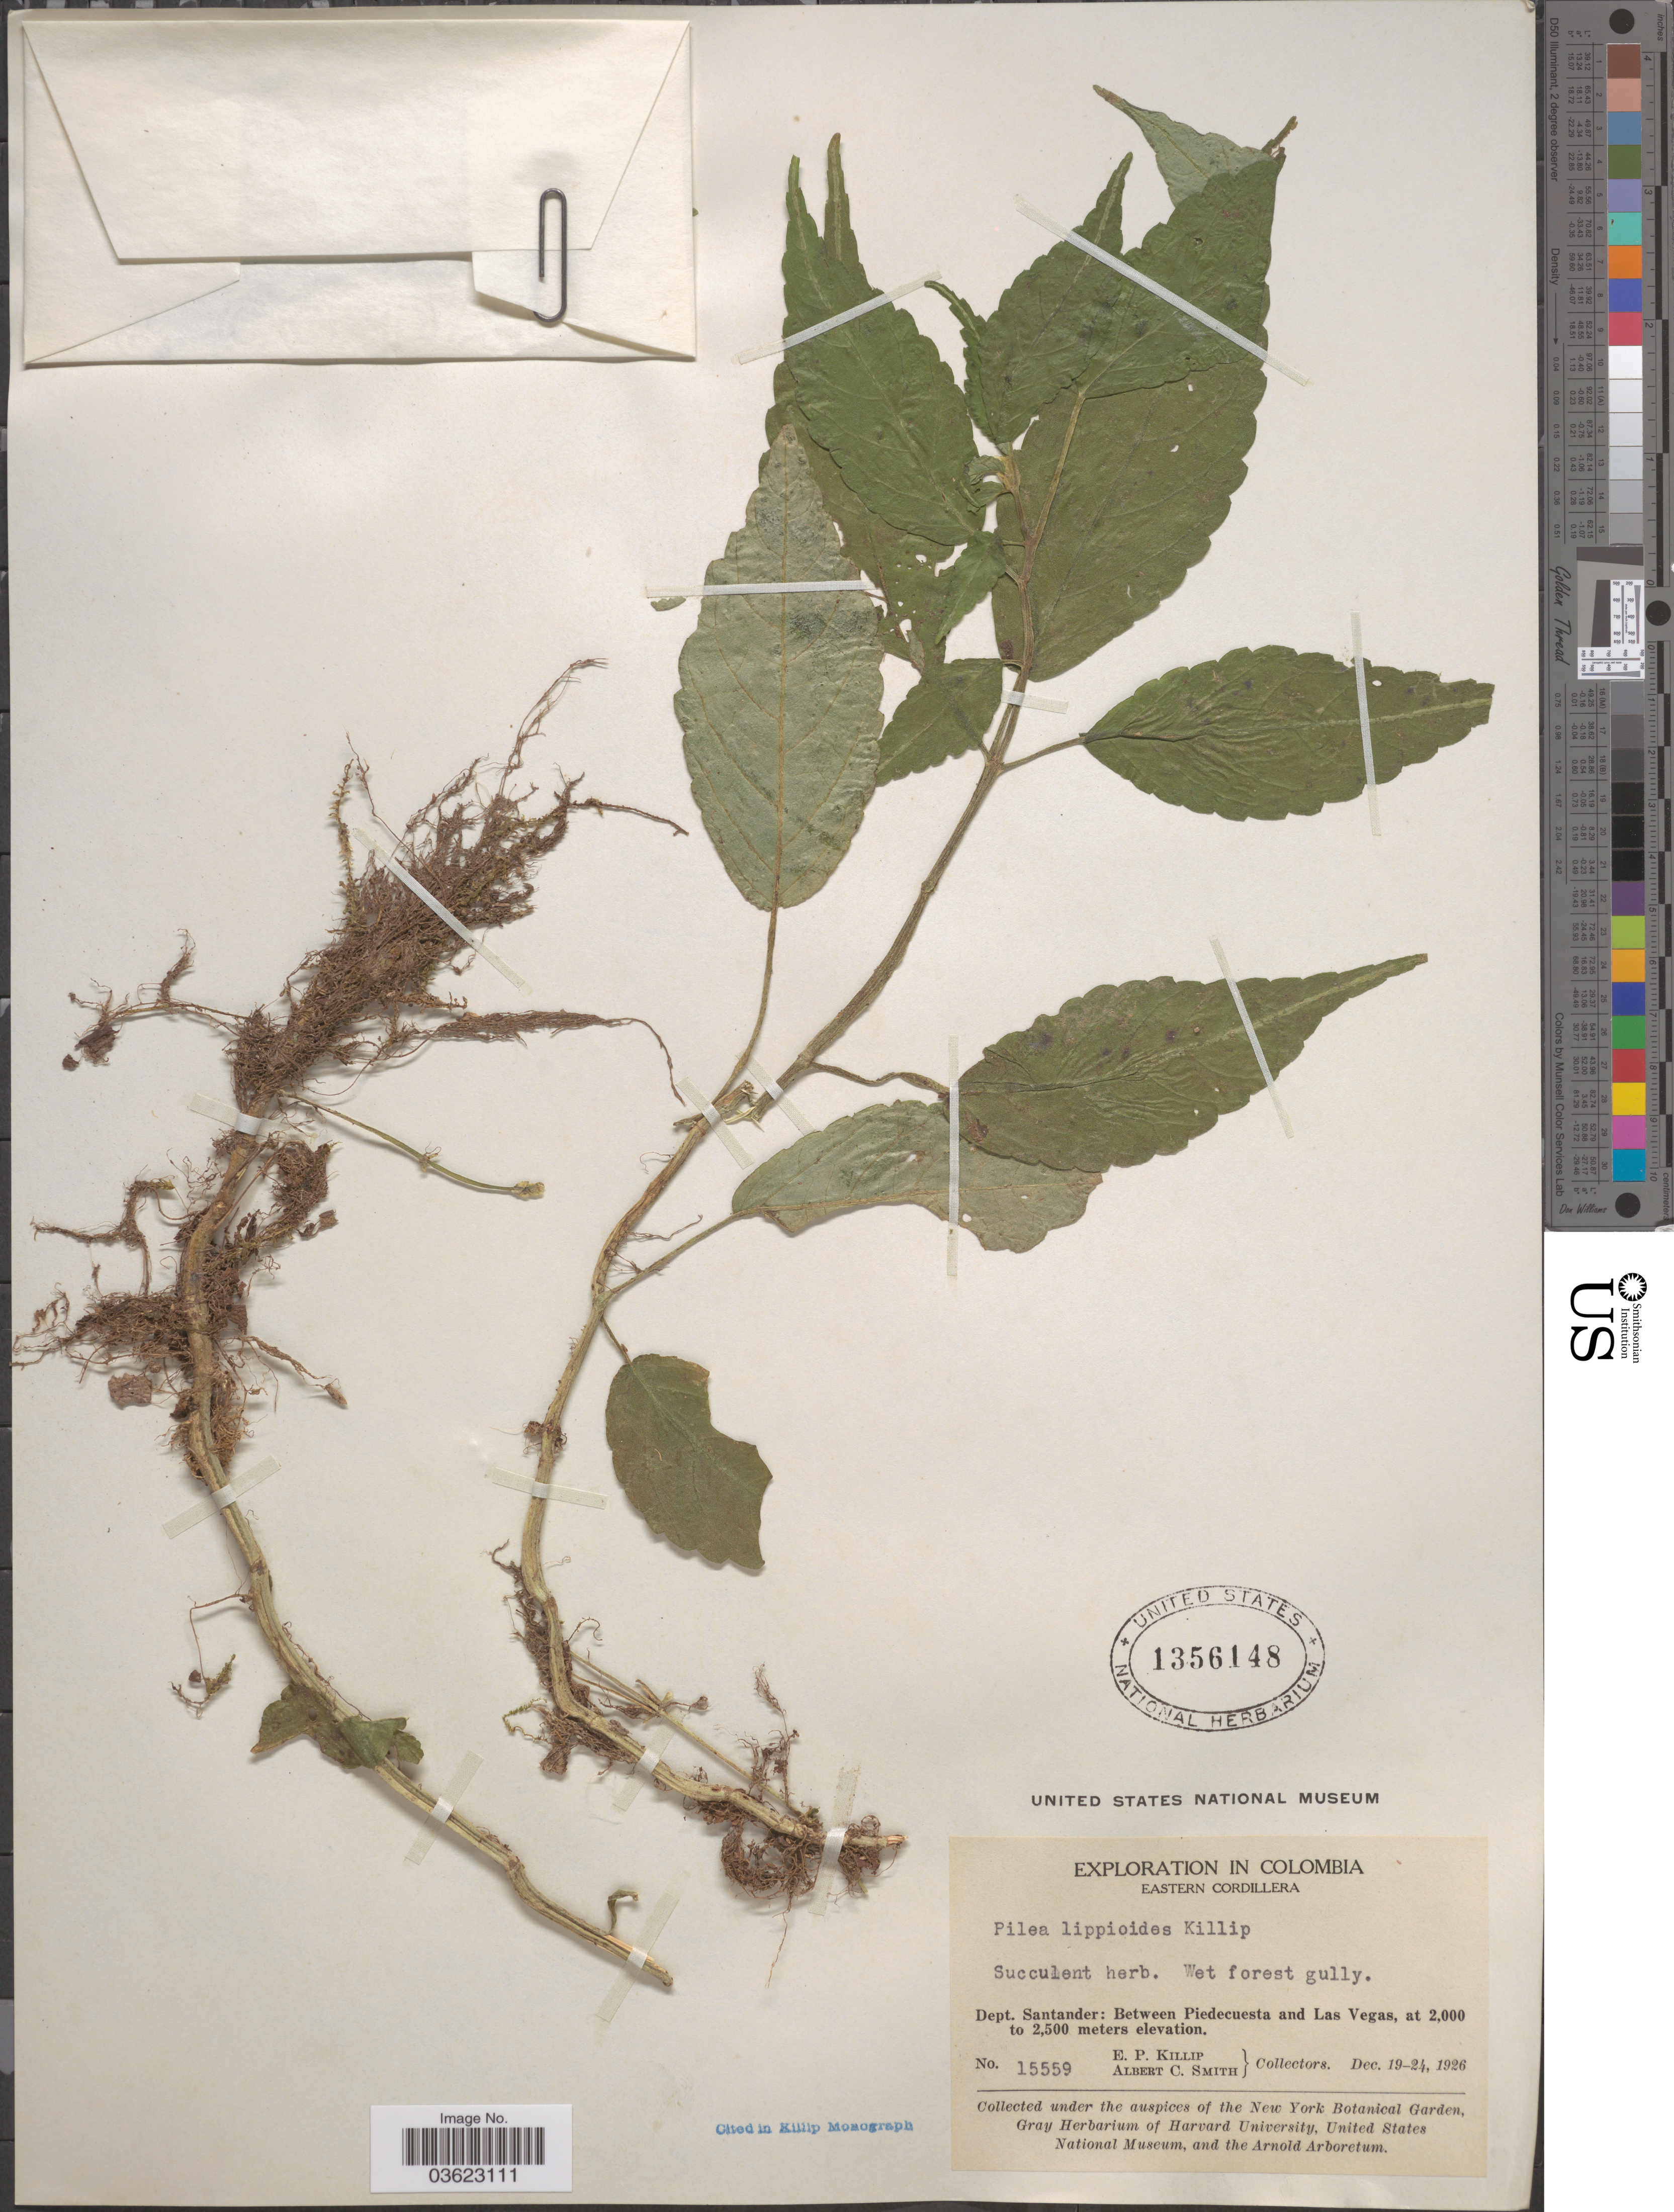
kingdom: Plantae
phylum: Tracheophyta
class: Magnoliopsida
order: Rosales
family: Urticaceae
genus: Pilea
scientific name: Pilea lippioides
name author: Killip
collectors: E. P. Killip & A. C. Smith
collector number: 15559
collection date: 1926-12-19/1926-12-24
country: Colombia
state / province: Santander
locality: Eastern Cordillera. Dept. Santander: Between Piedecuesta and Las Vegas.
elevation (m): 2000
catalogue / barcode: US 1356148